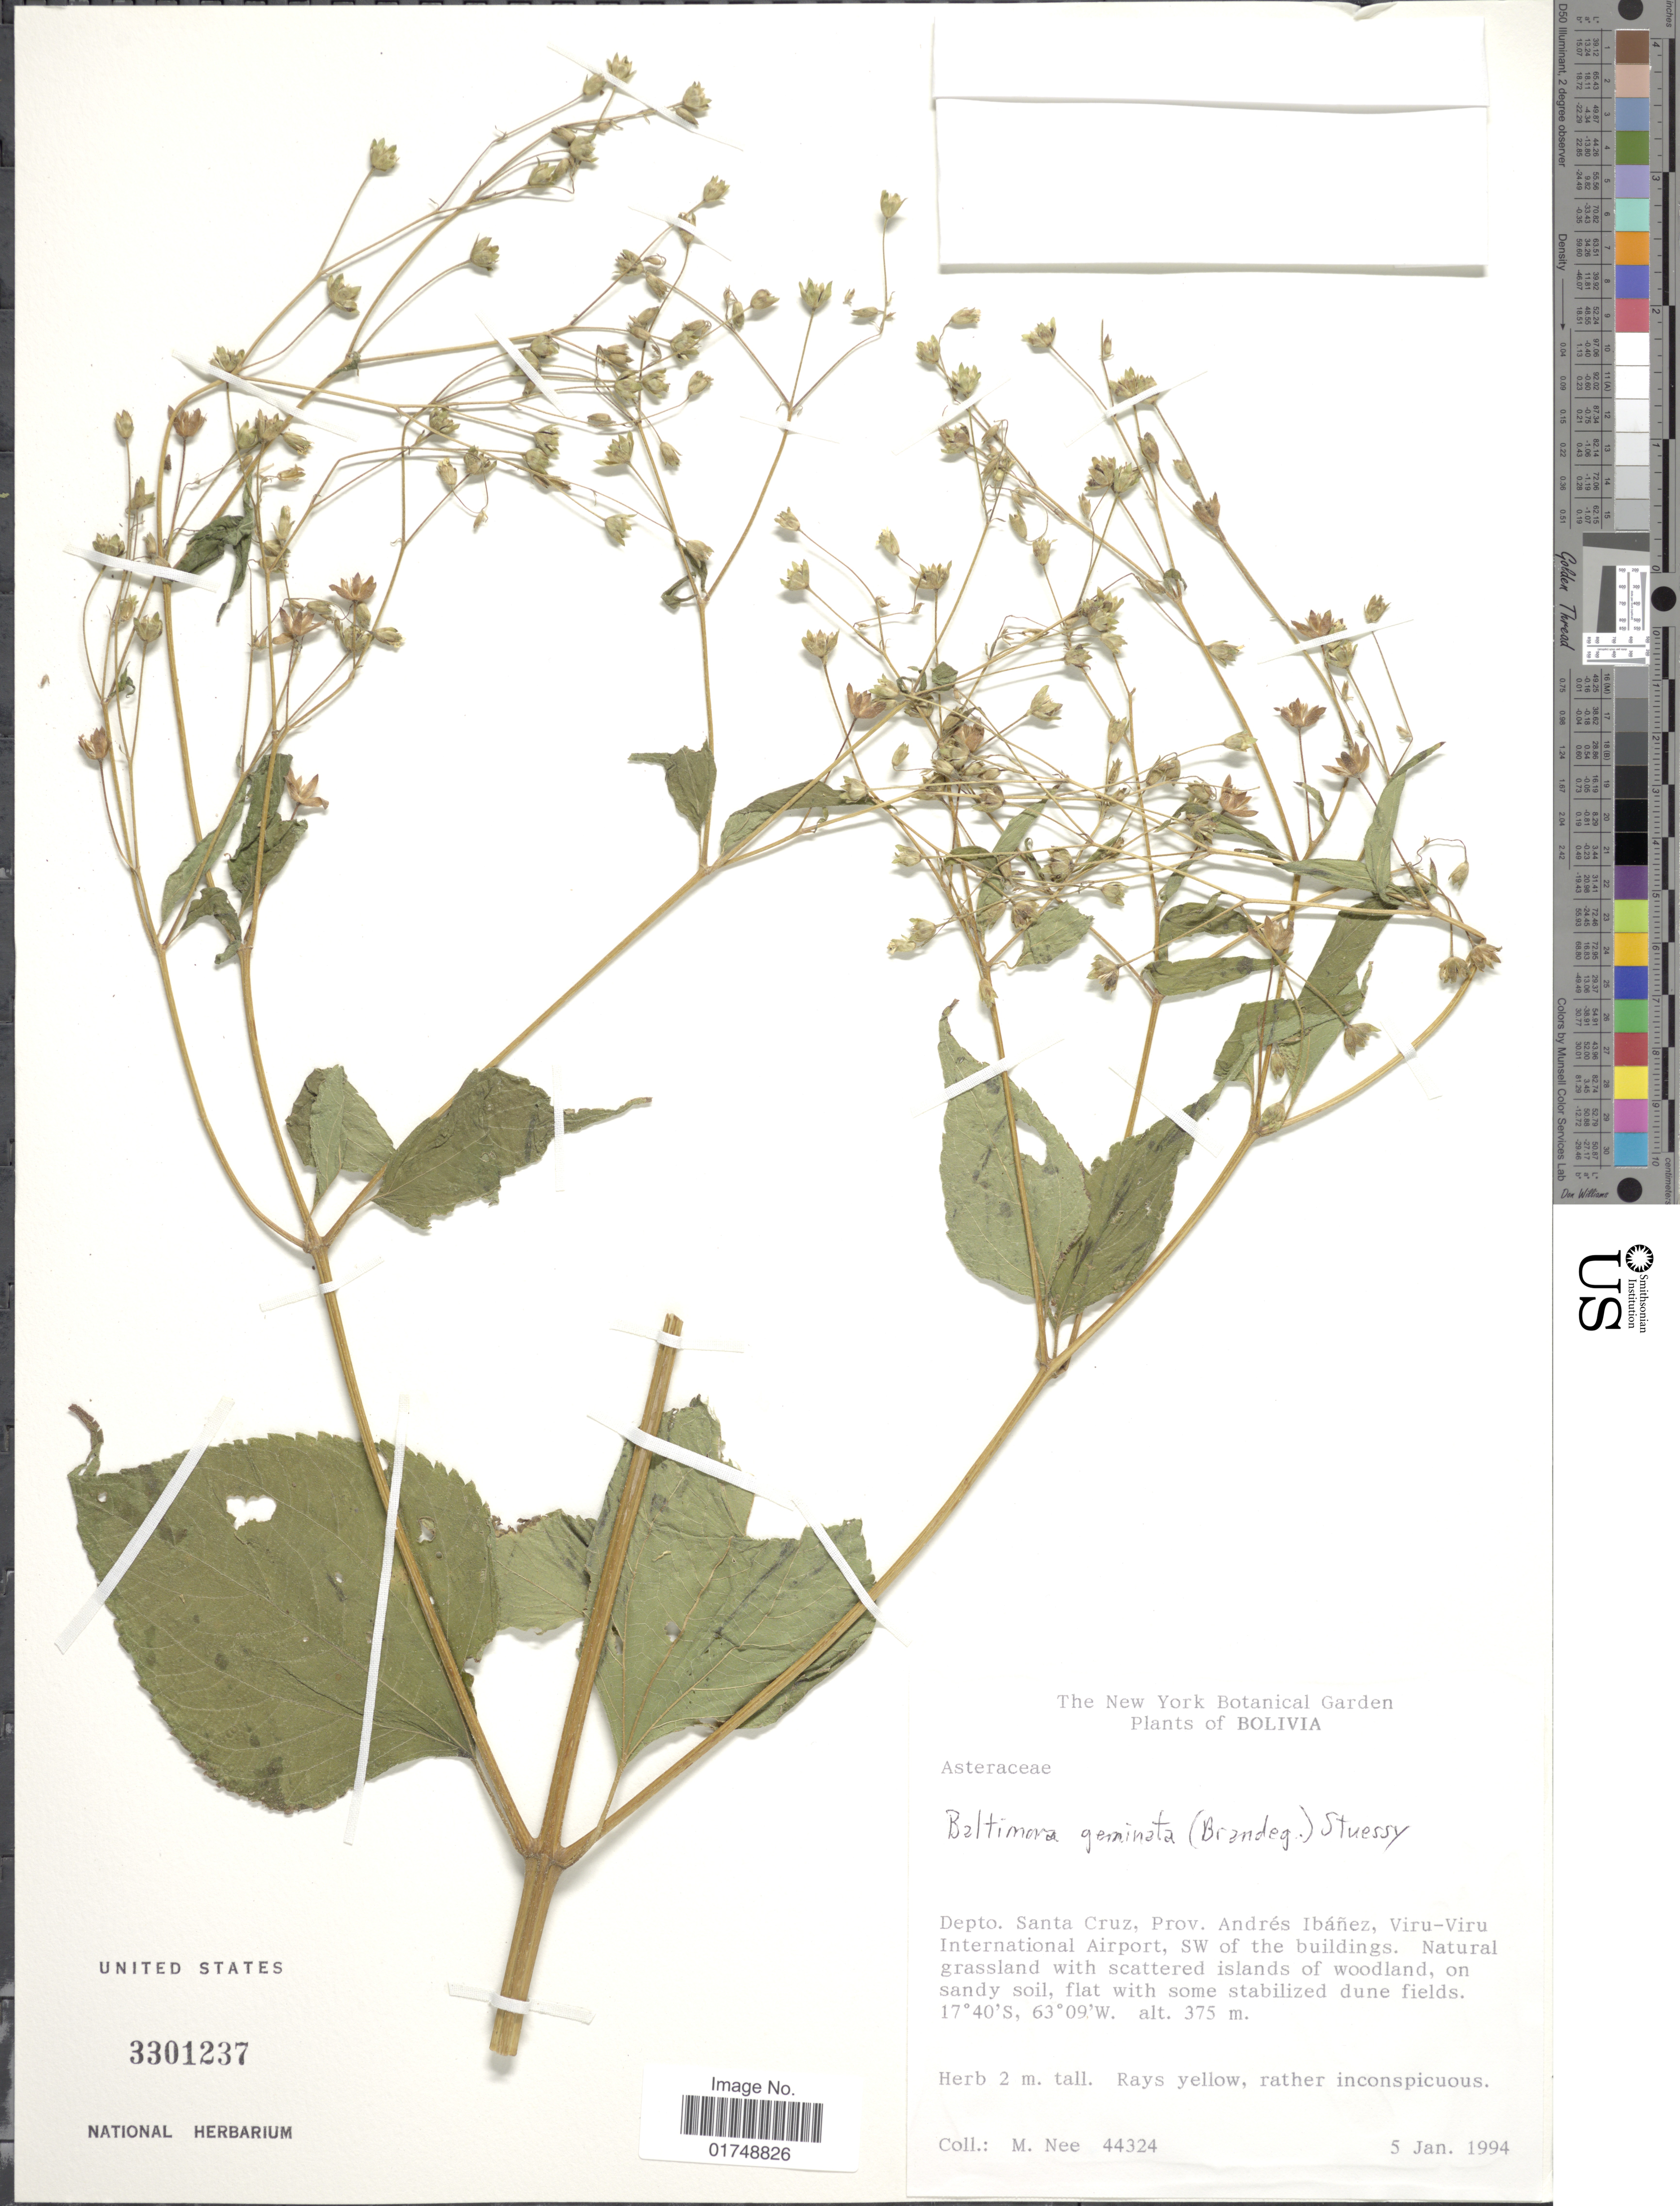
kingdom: Plantae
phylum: Tracheophyta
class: Magnoliopsida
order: Asterales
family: Asteraceae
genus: Baltimora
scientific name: Baltimora geminata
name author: (Brandegee) Stuessy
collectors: M. Nee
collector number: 44324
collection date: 1994-01-05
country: Bolivia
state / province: Santa Cruz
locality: Depto. Santa Cruz, Prov. Andres Ibanzez, Viru-Viru International Airport, SW of the buildings.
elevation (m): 375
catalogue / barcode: US 3301237